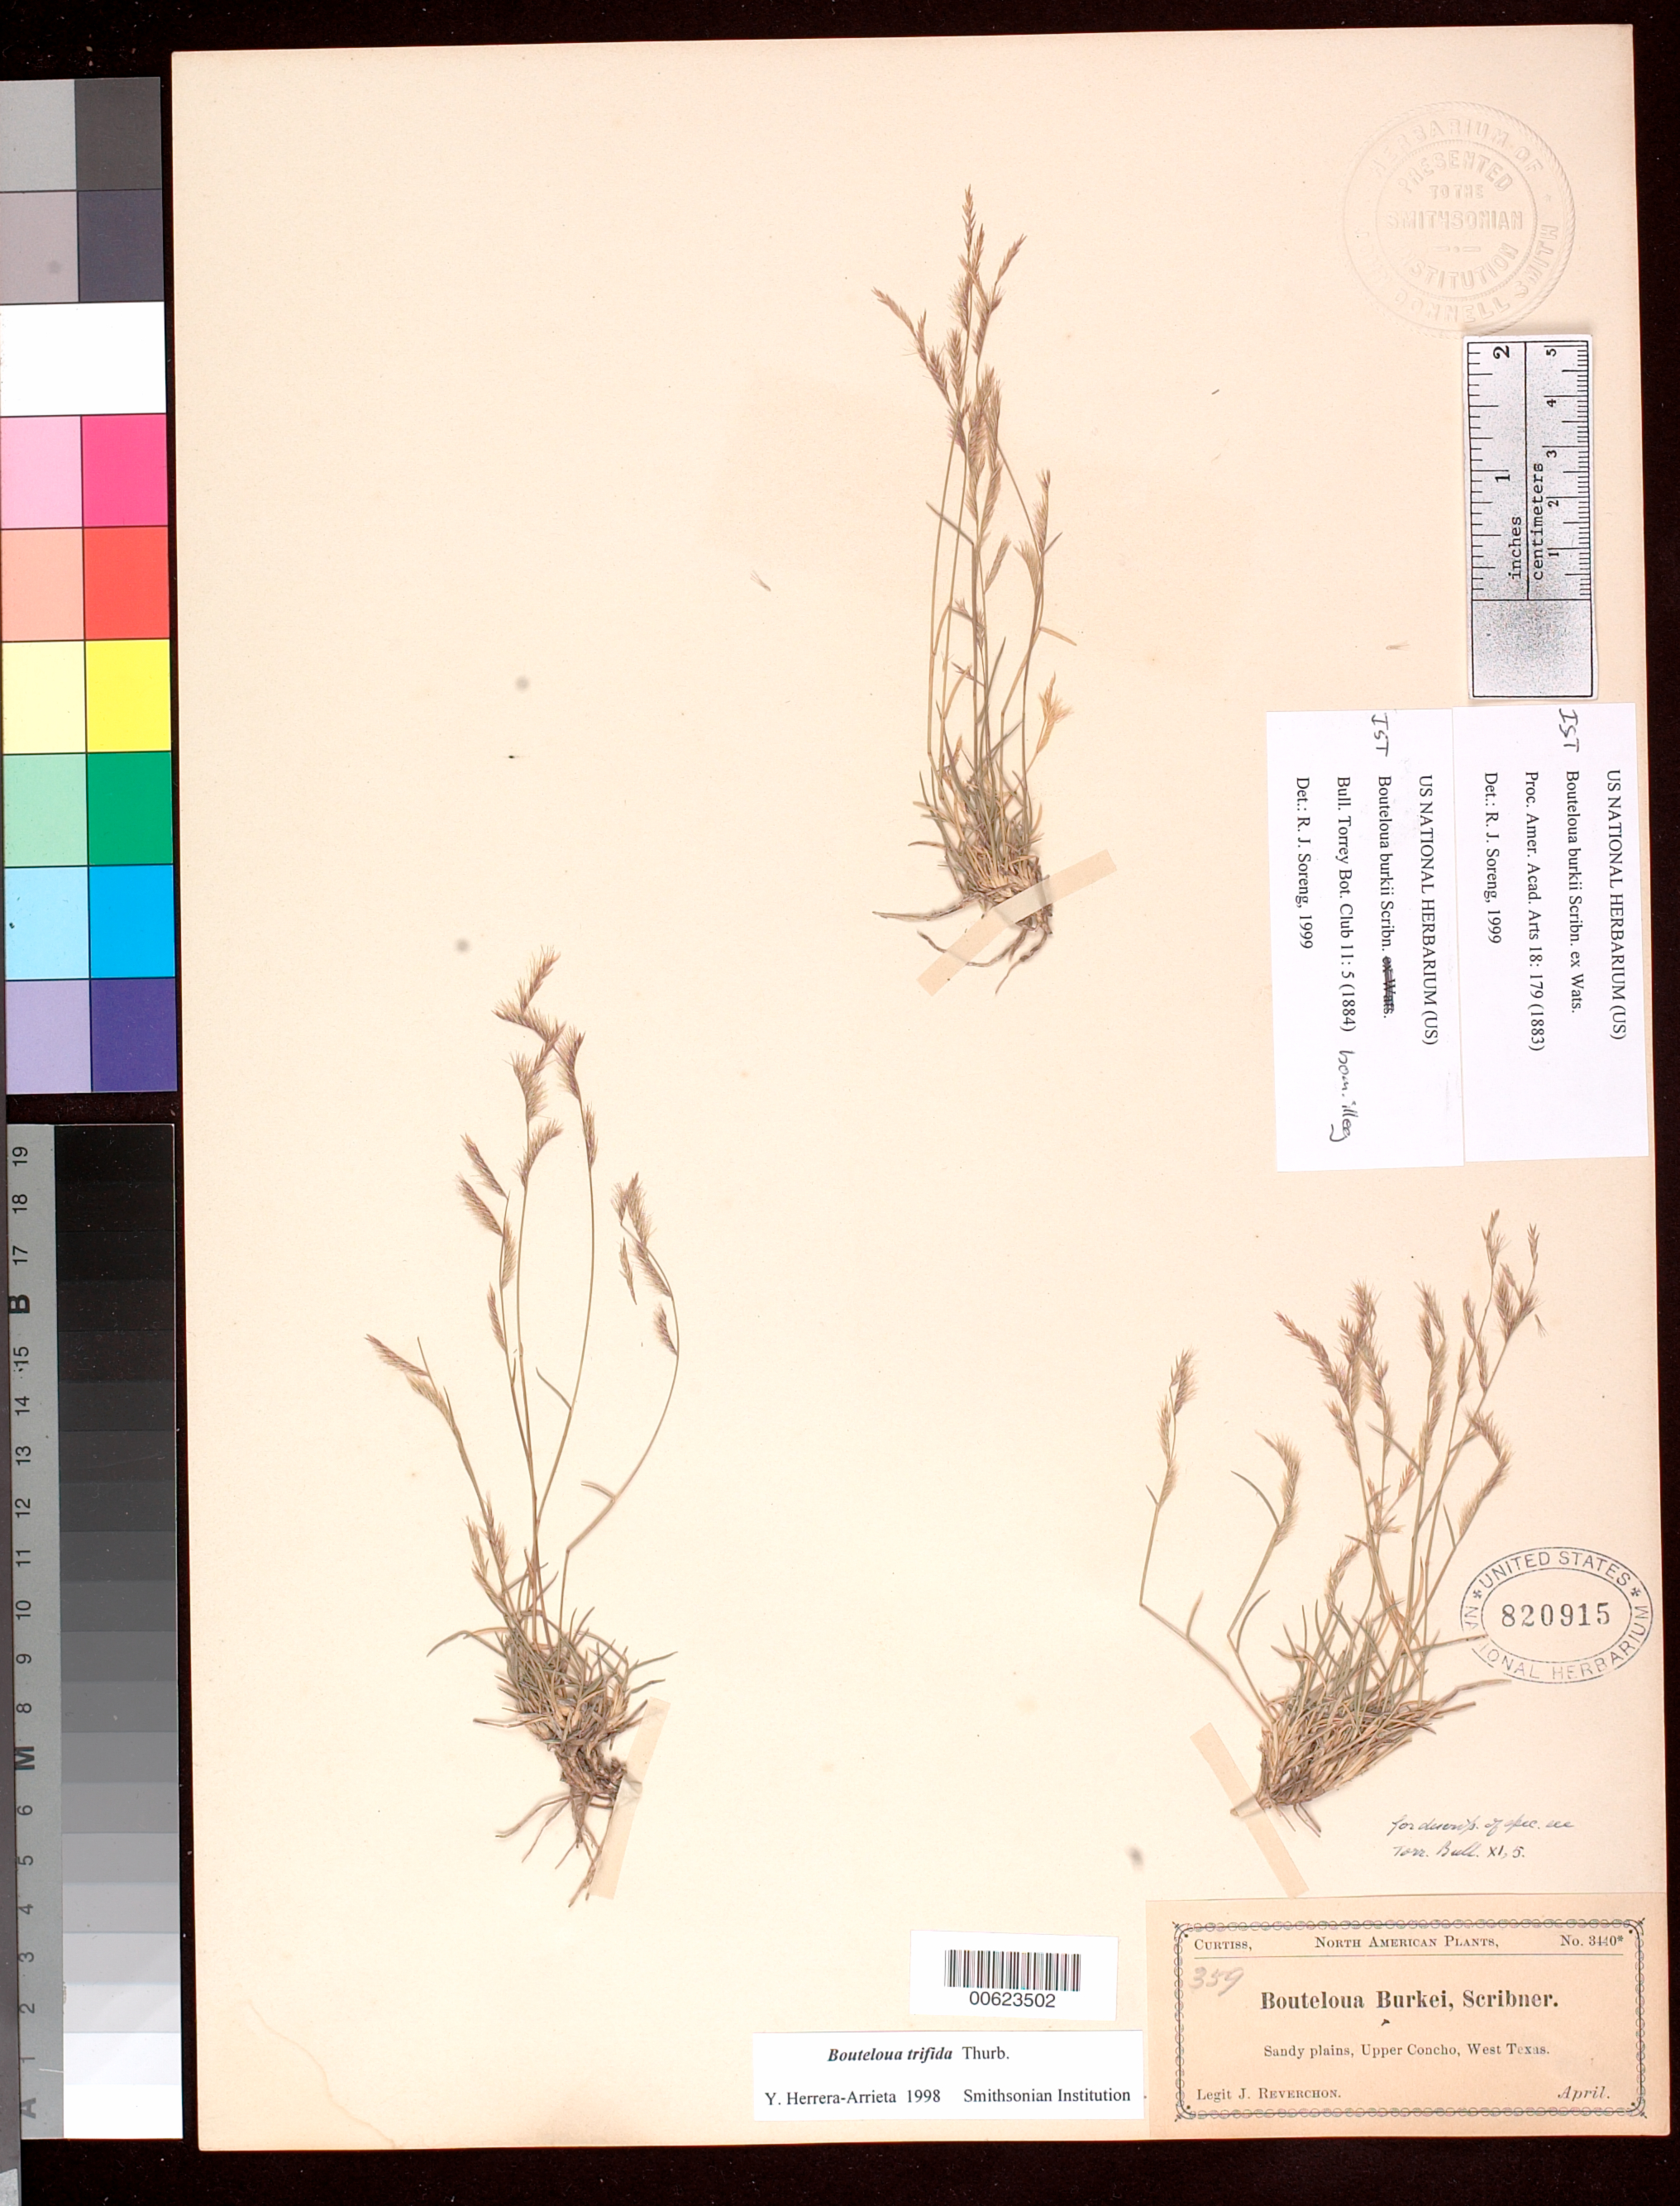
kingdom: Plantae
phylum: Tracheophyta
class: Liliopsida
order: Poales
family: Poaceae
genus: Bouteloua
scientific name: Bouteloua burkii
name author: Scribn. ex S. Watson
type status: Isosyntype; Isolectotype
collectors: J. Reverchon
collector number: Curtiss Exs. 3440*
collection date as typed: Apr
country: United States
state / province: Texas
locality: Upper Concho, Sandy Plains.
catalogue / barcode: US 820915